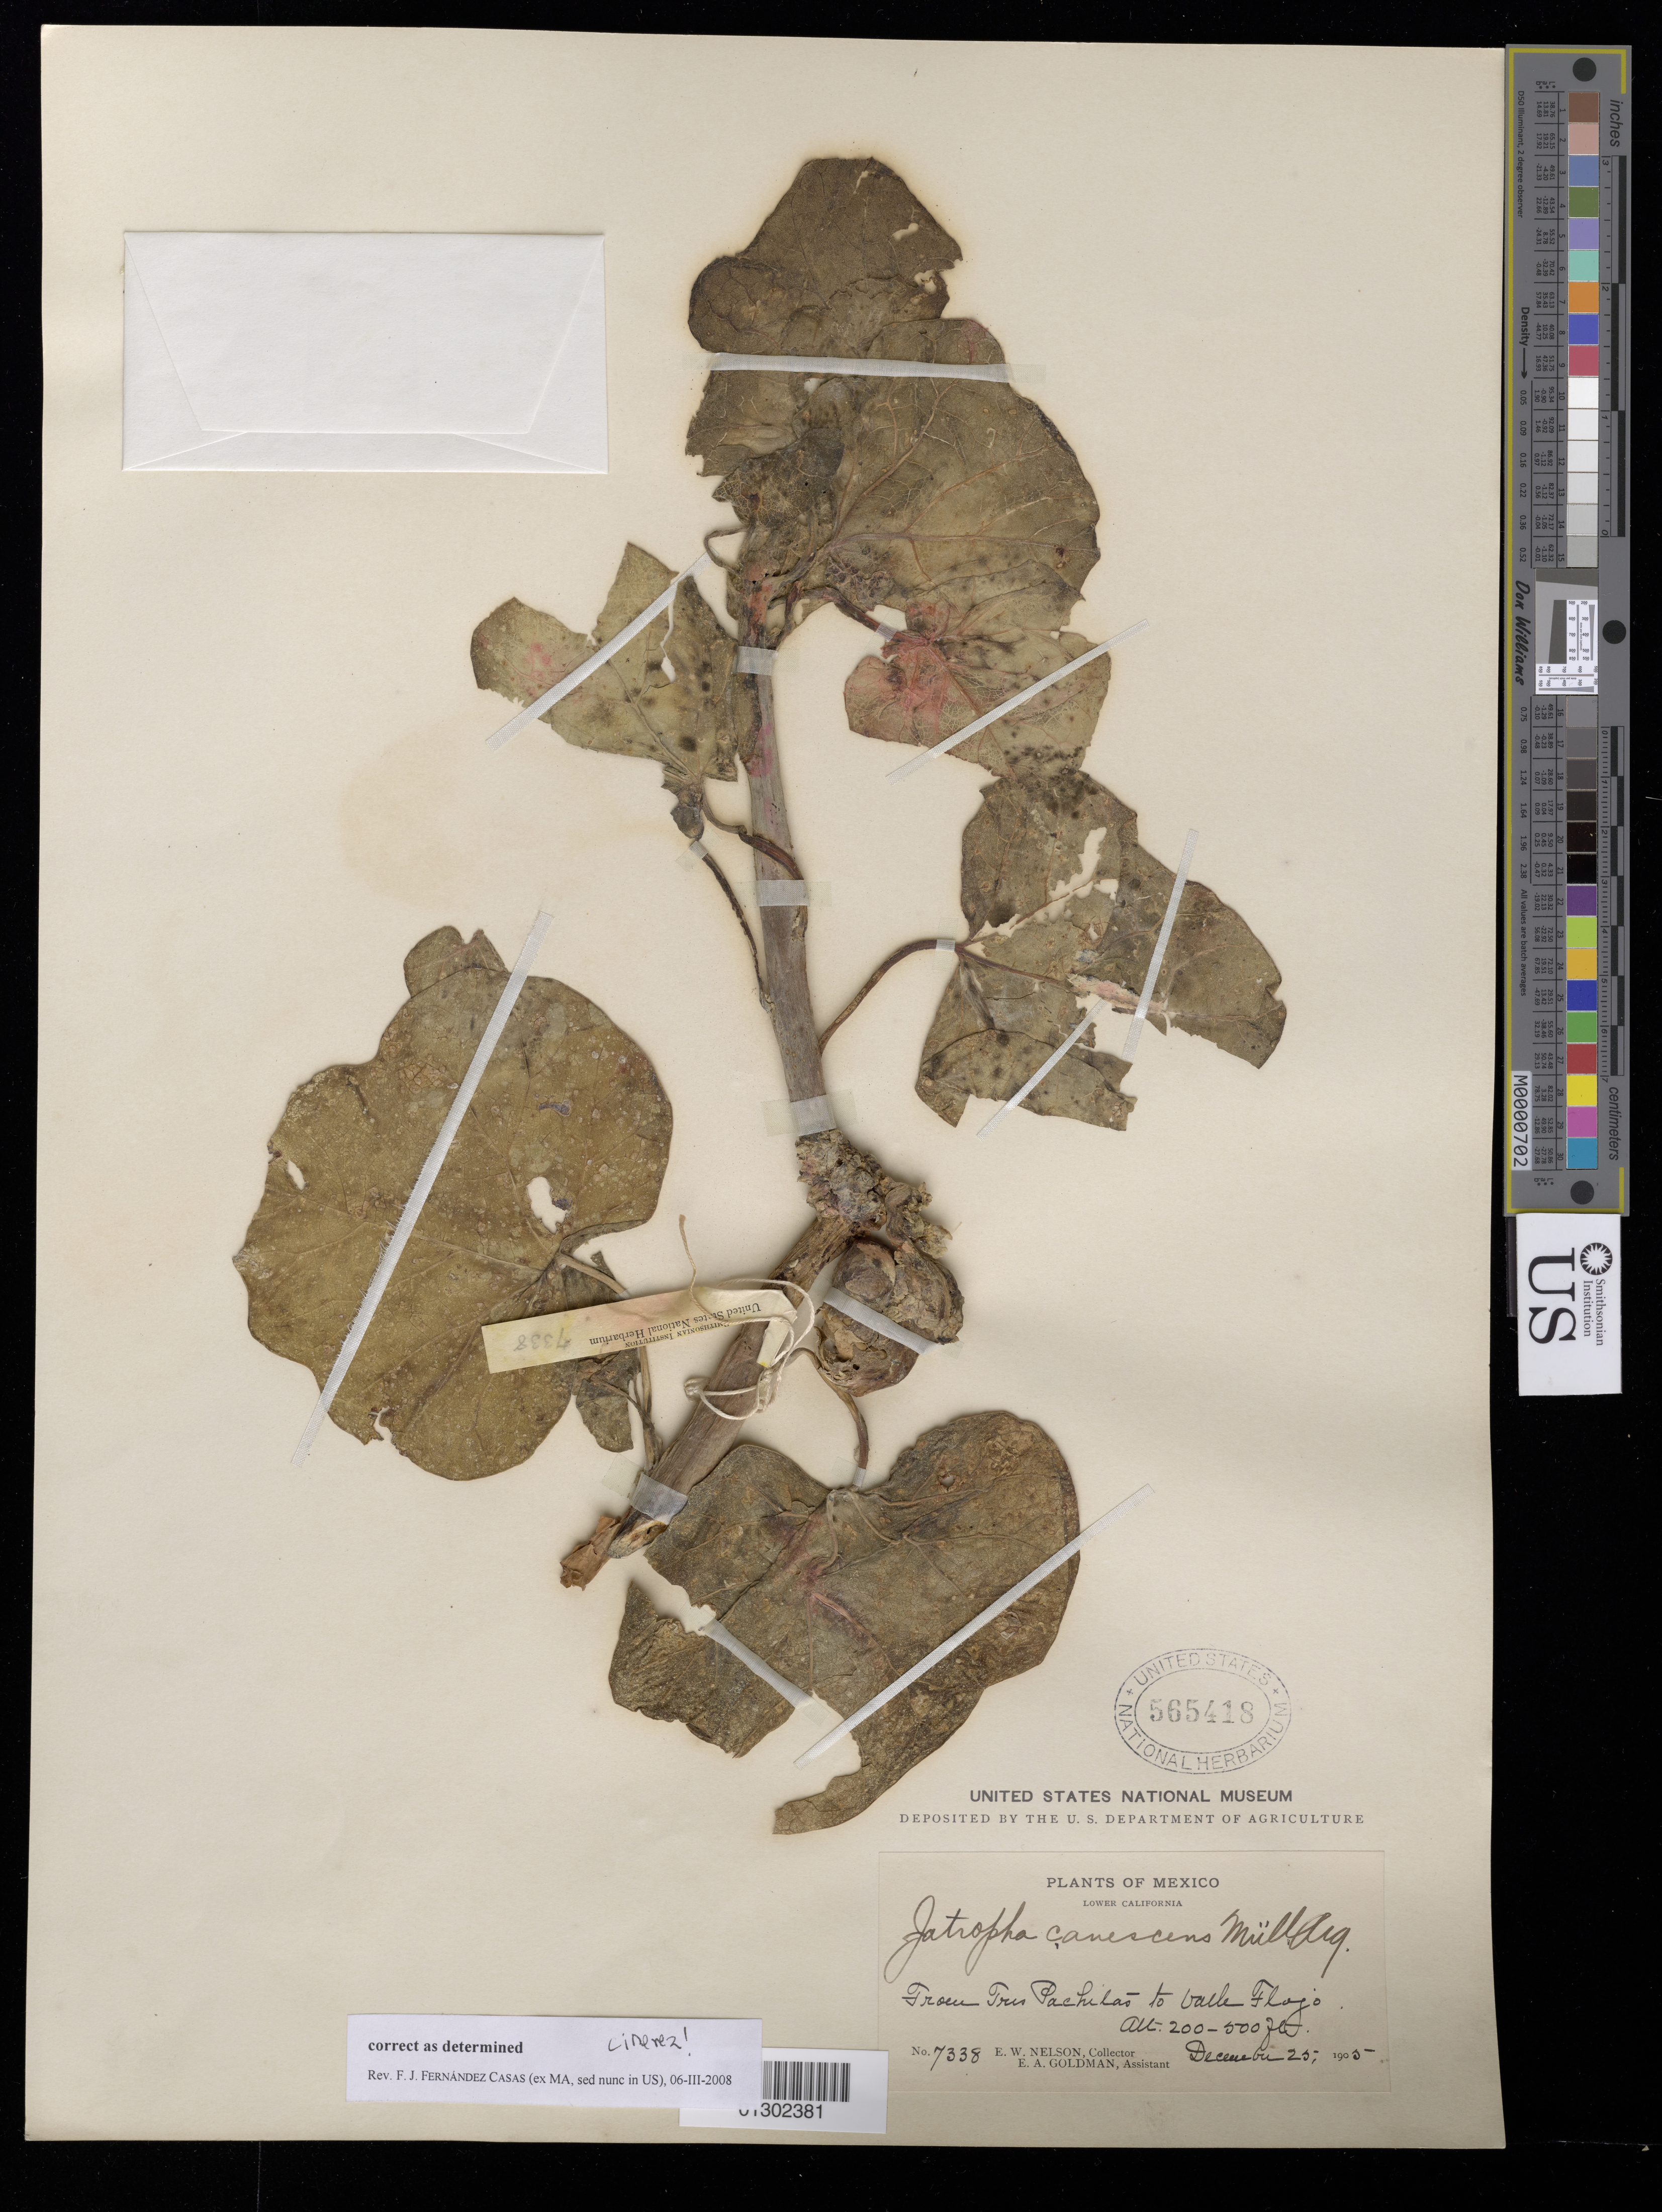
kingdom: Plantae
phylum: Tracheophyta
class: Magnoliopsida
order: Malpighiales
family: Euphorbiaceae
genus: Jatropha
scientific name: Jatropha cinerea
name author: (Ortega) Müll. Arg.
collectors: E. W. Nelson & E. A. Goldman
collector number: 7338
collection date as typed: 25 Dec 1905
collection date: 1905-12-25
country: Mexico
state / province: Baja California Norte / Baja California Sur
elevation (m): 61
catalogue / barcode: US 565418